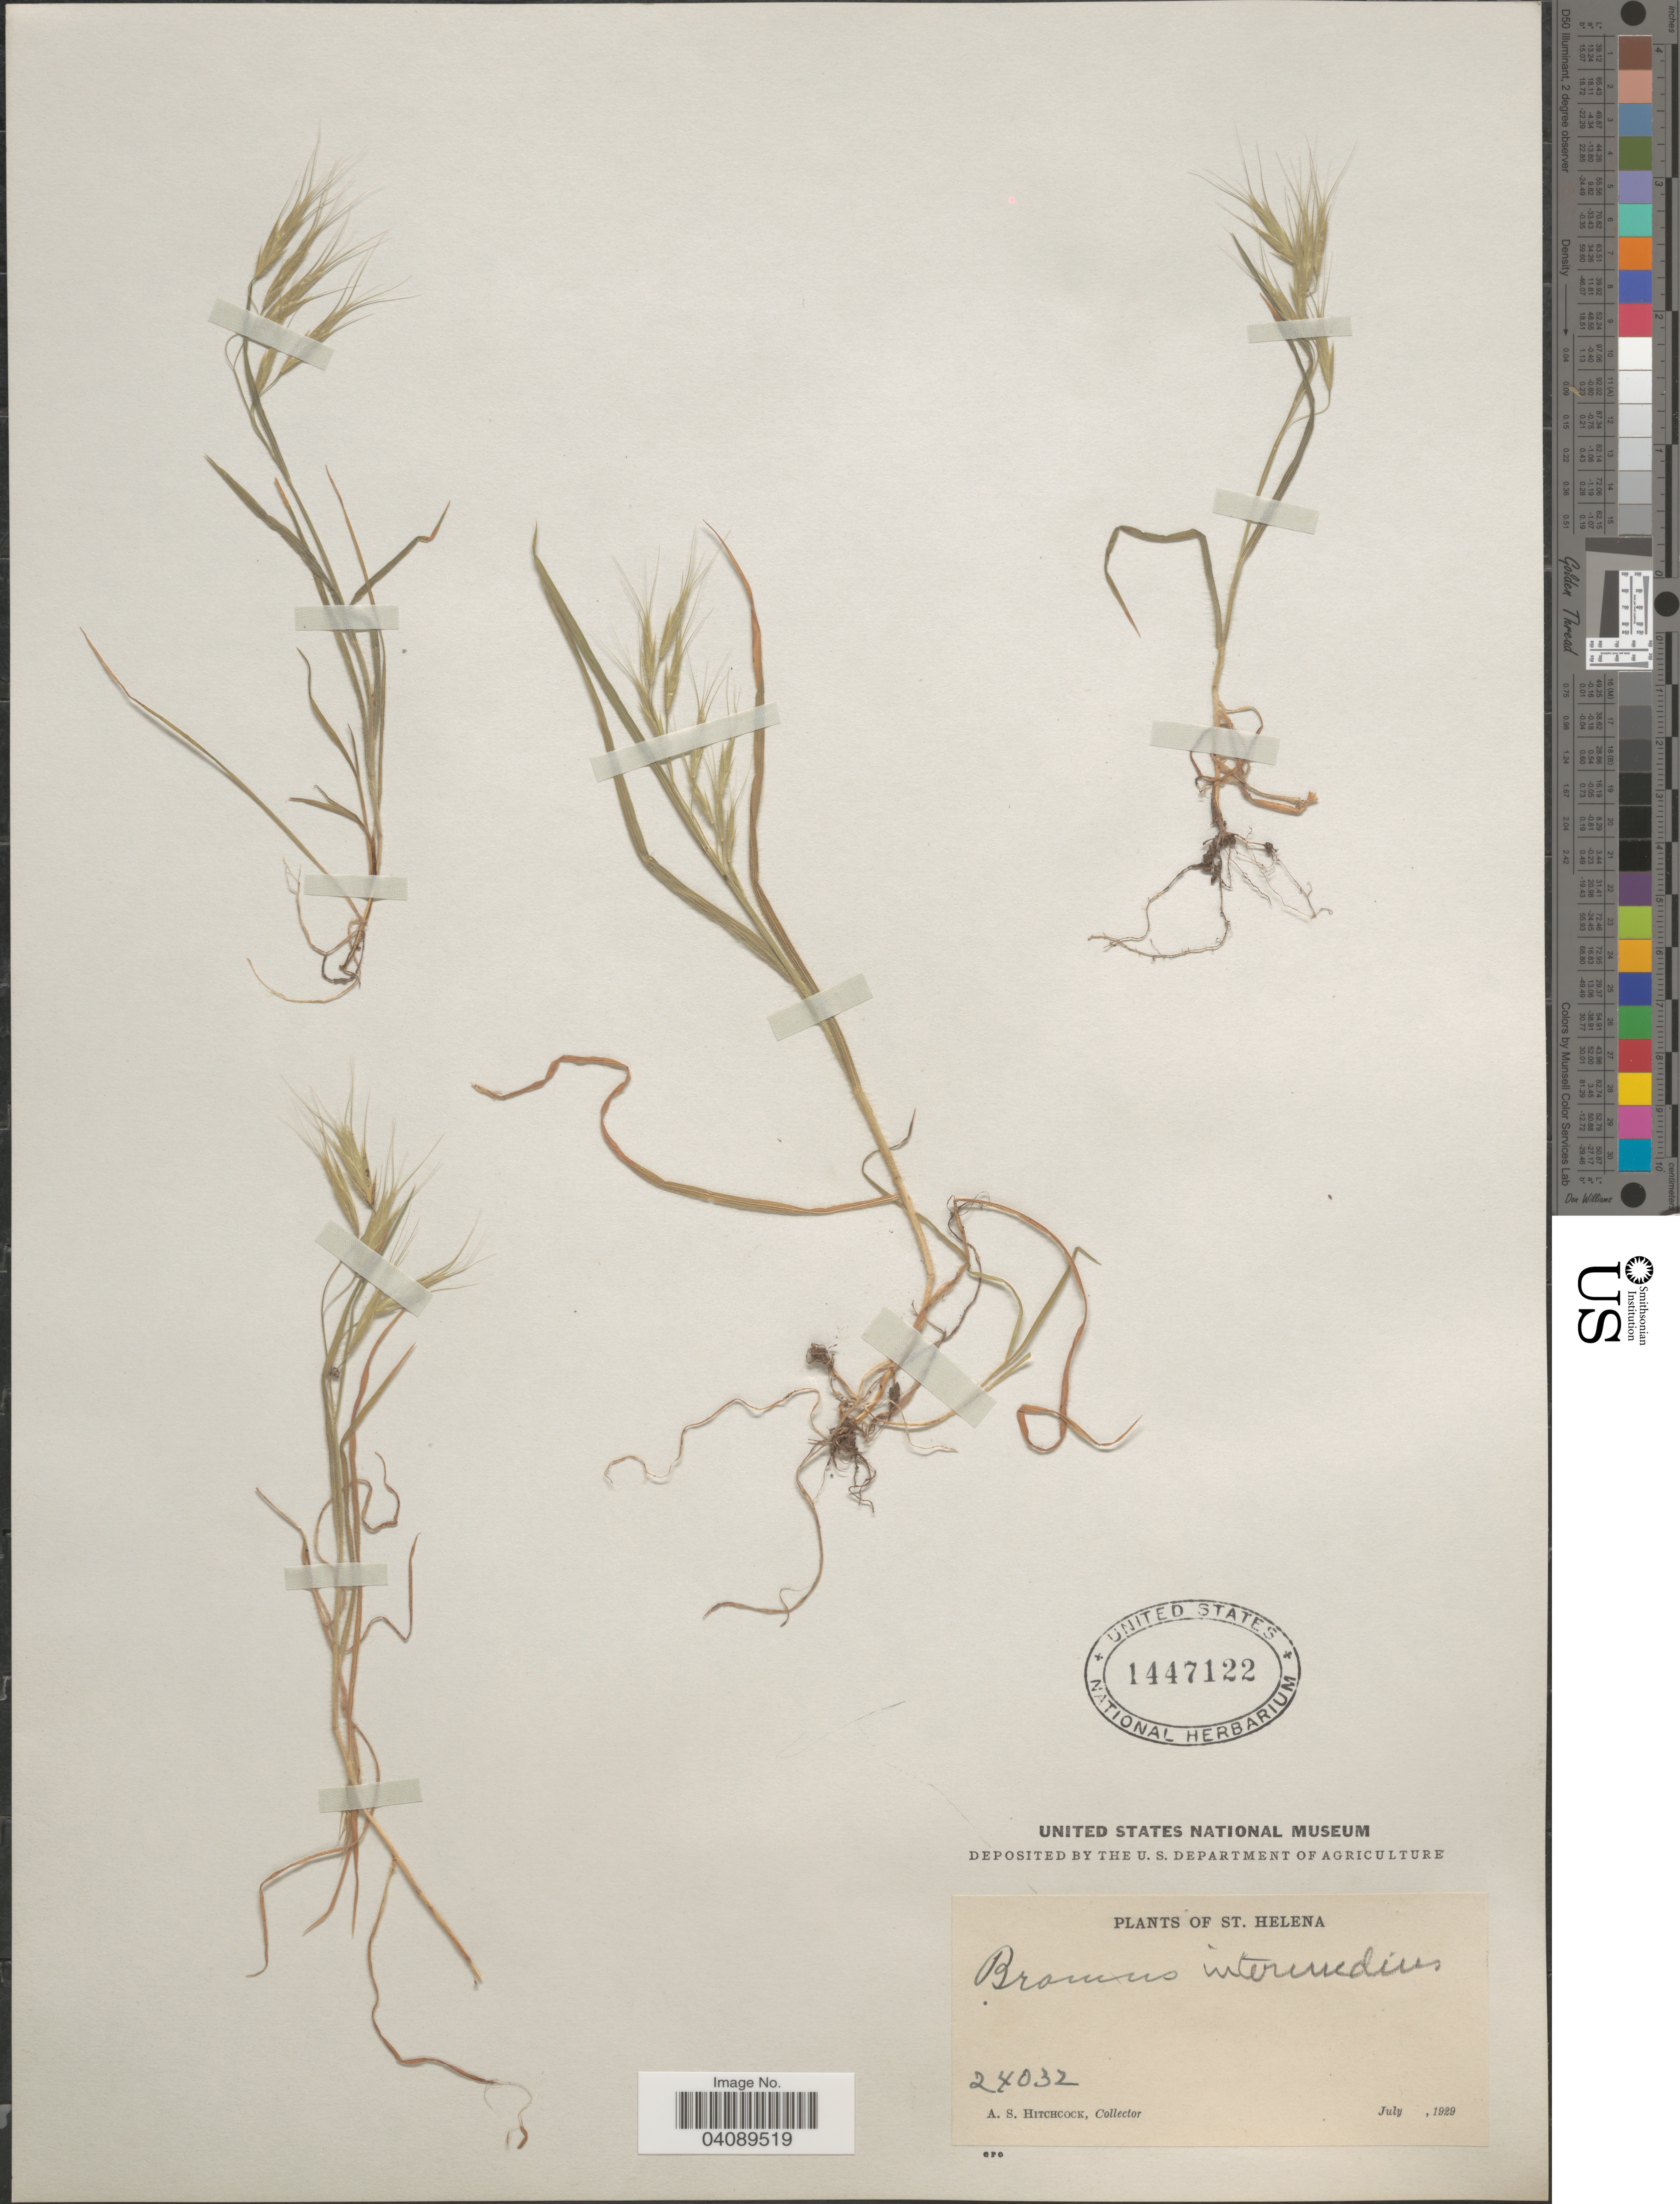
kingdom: Plantae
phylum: Tracheophyta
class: Liliopsida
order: Poales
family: Poaceae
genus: Bromus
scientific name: Bromus intermedius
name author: Gussone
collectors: A. S. Hitchcock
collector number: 24032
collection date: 1929-07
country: St. Helena Islands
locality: St. Helena.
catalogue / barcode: US 1447122